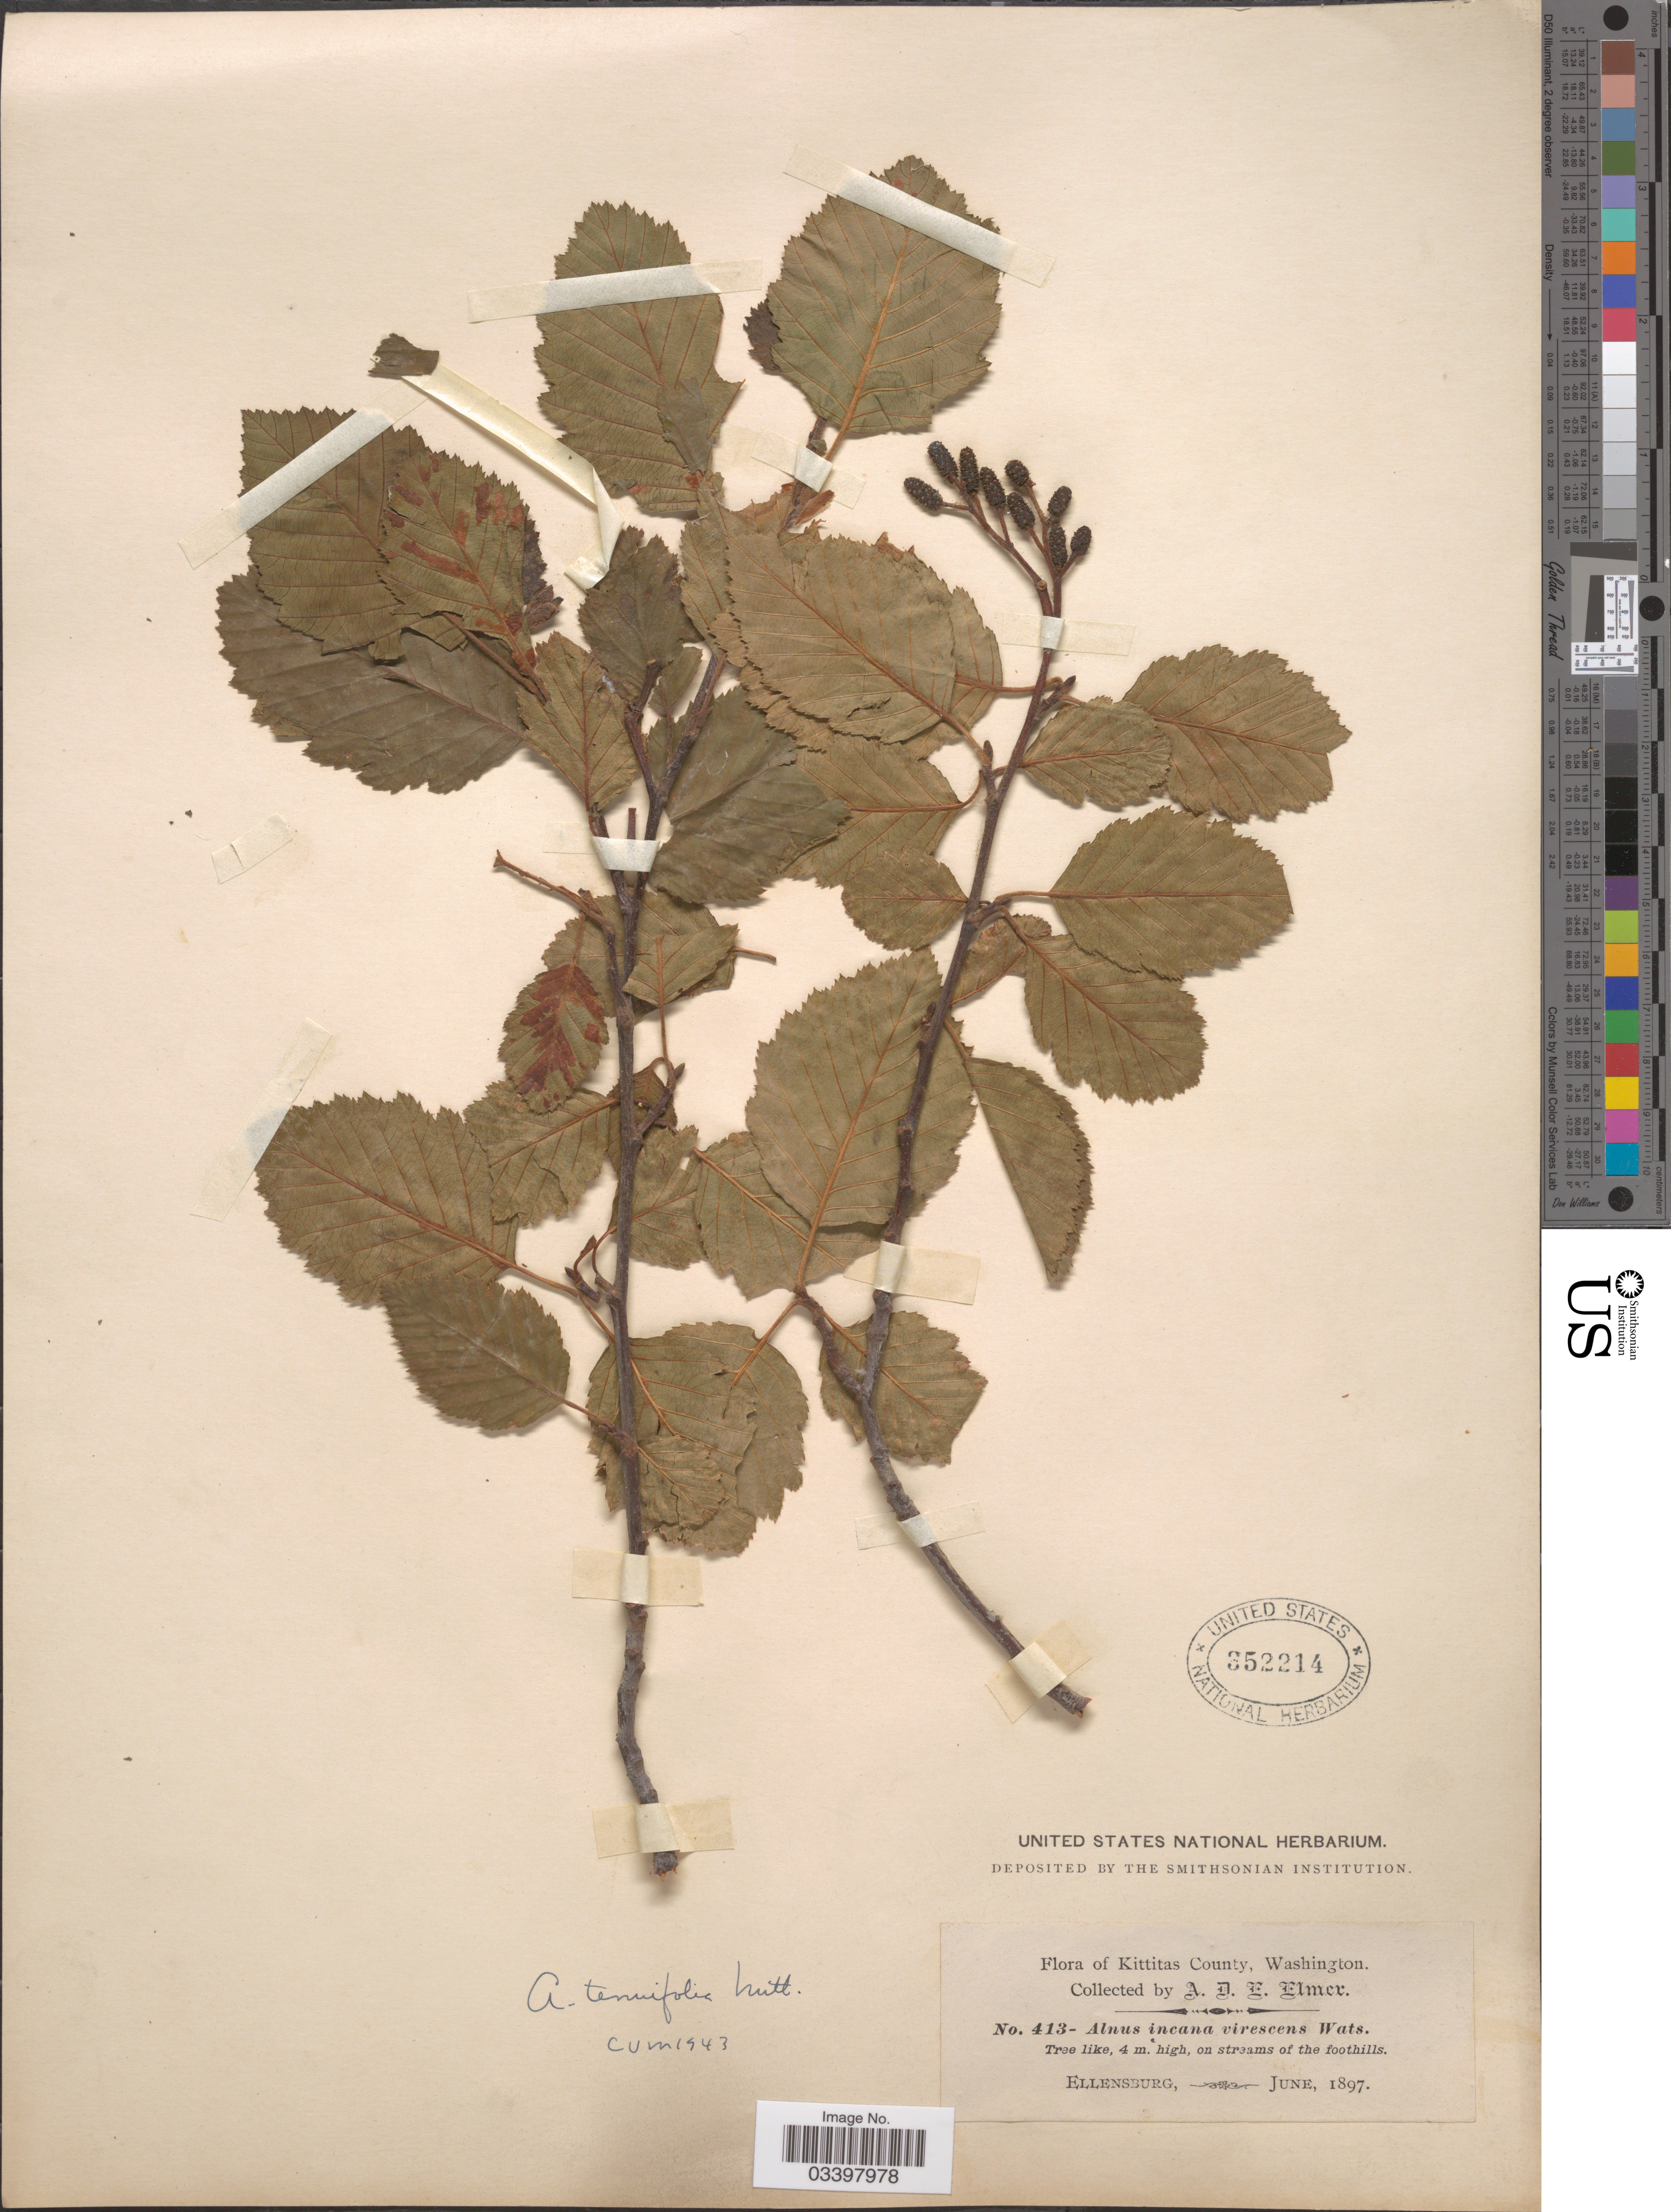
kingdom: Plantae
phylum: Tracheophyta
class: Magnoliopsida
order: Fagales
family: Betulaceae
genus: Alnus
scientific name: Alnus incana subsp. tenuifolia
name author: (Nutt.) Breitung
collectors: A. D. E. Elmer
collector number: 413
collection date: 1897-06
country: United States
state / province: Washington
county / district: Kittitas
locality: Kittitas County. Ellensburg.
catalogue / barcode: US 352214